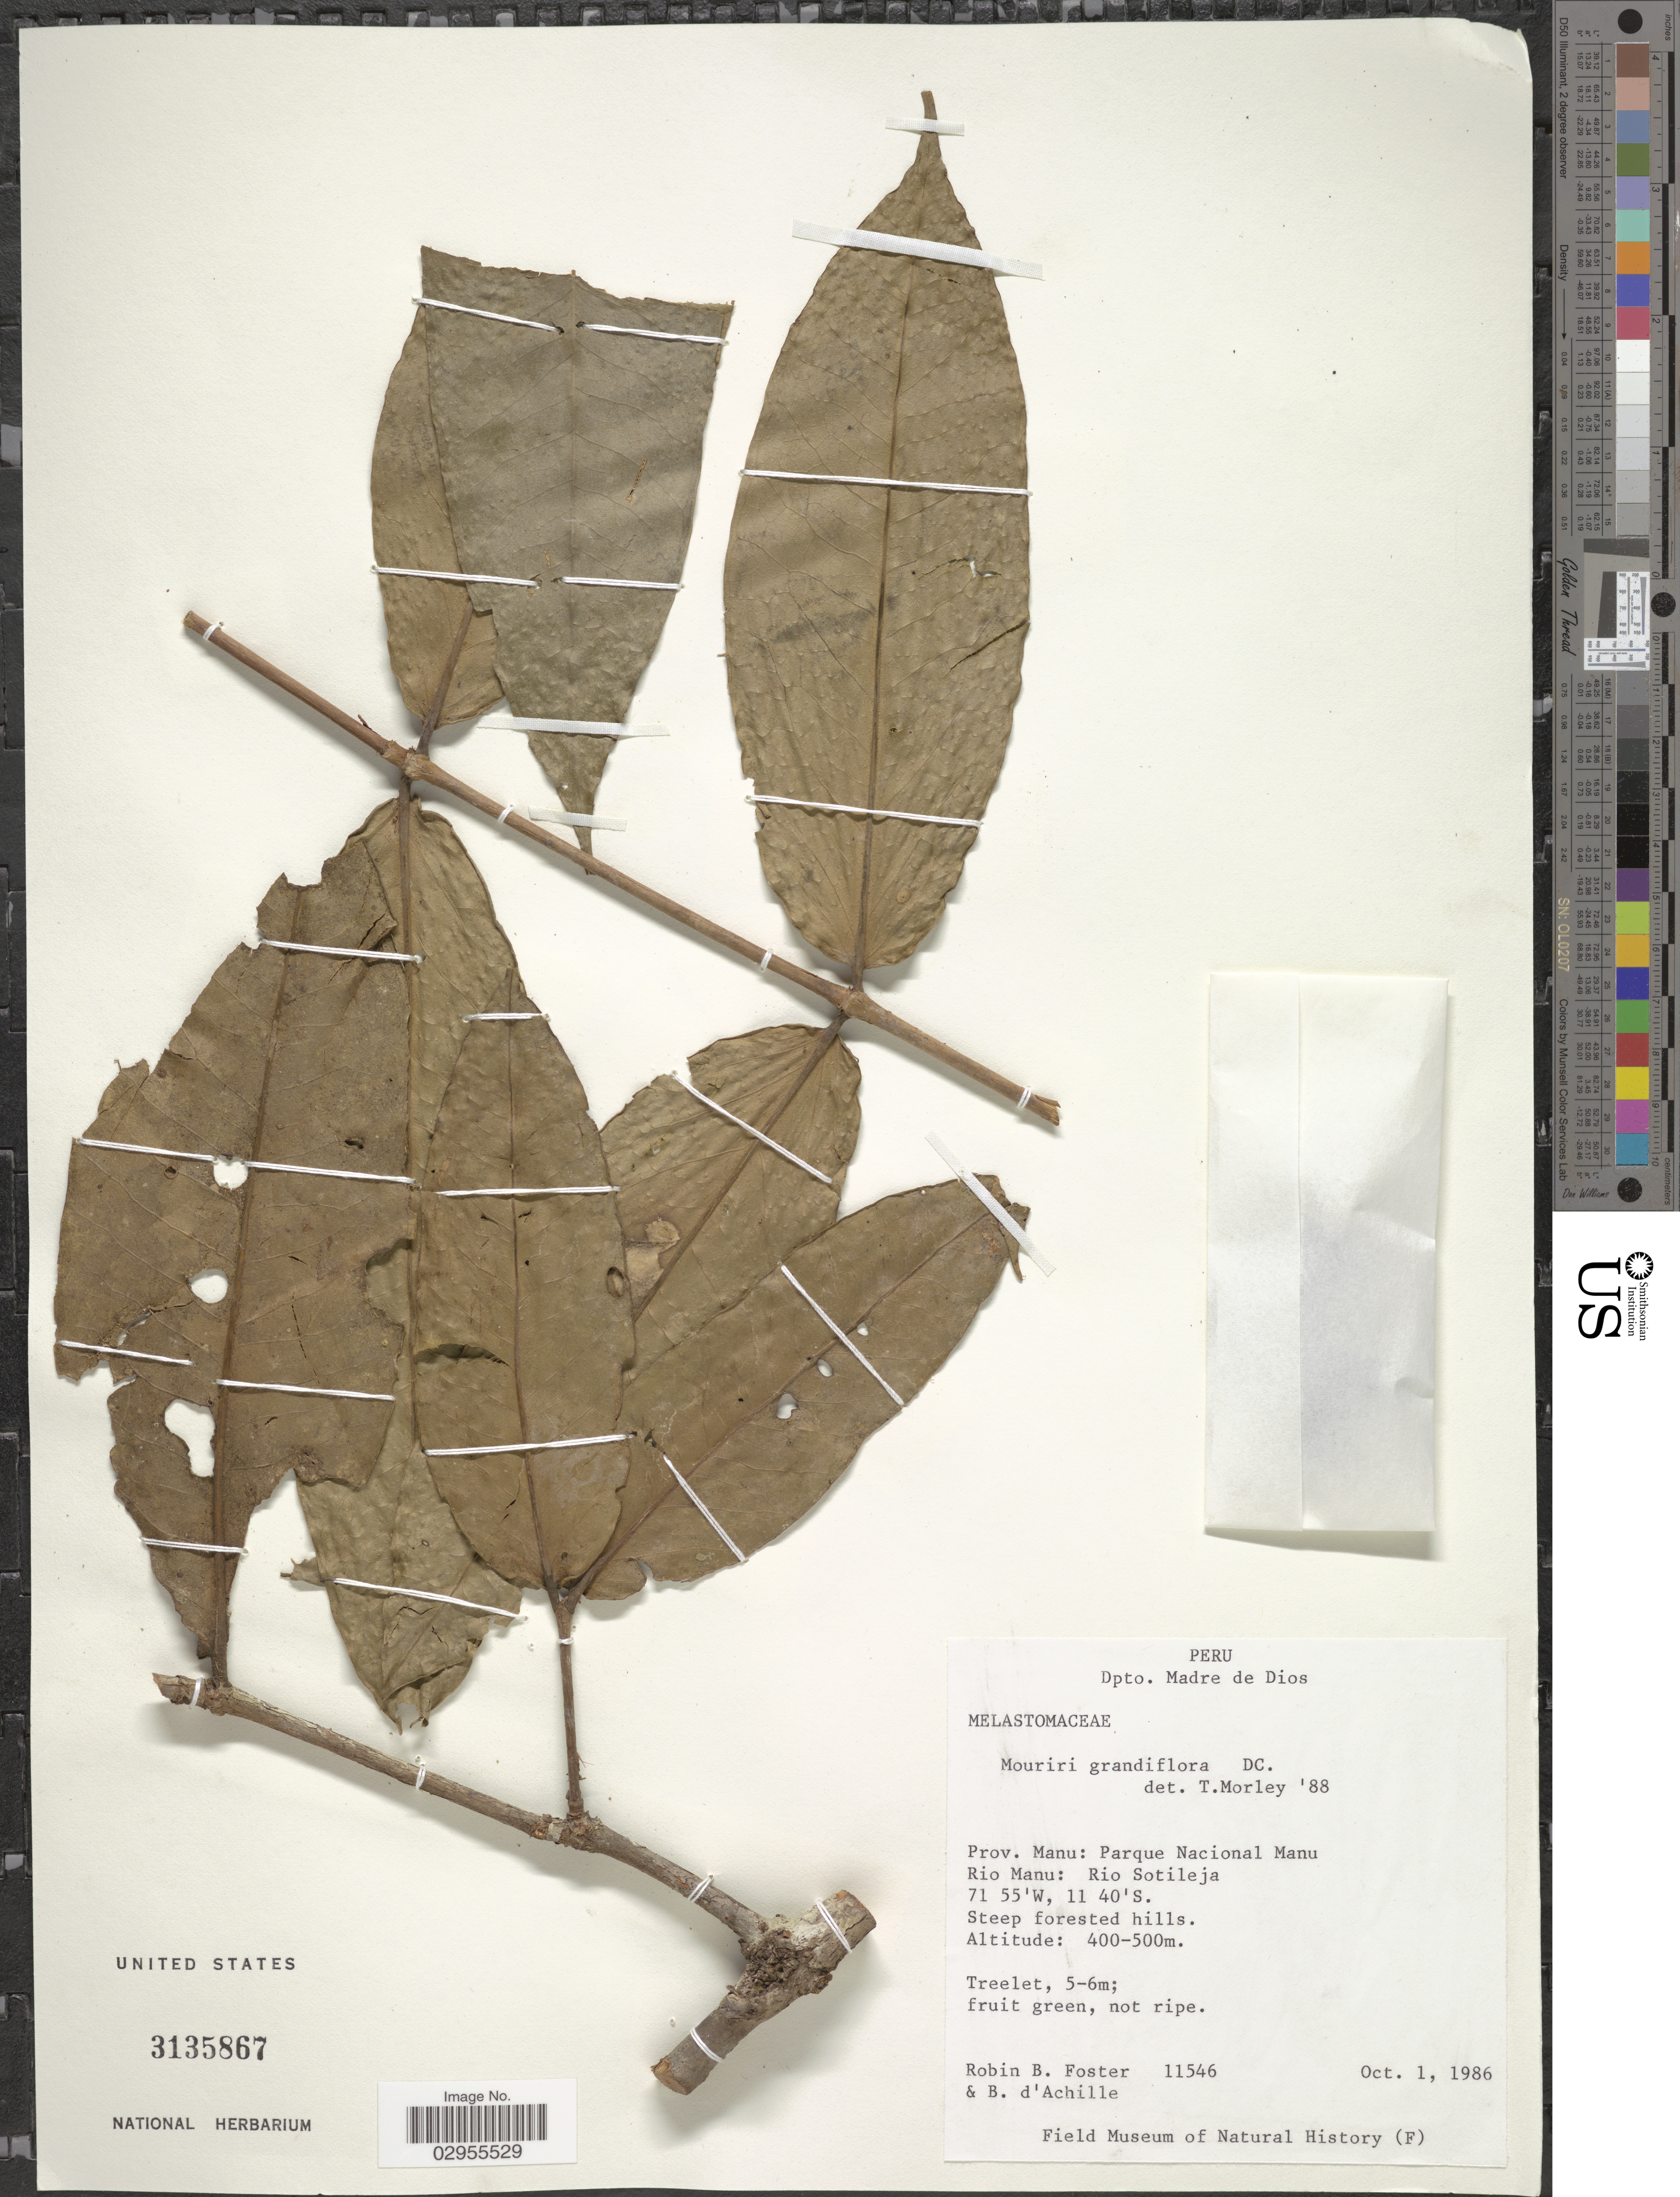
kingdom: Plantae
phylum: Tracheophyta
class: Magnoliopsida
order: Myrtales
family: Melastomataceae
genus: Mouriri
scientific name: Mouriri grandiflora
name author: DC.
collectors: R. B. Foster & B. d'Achille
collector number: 11546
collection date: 1986-10-01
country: Peru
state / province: Madre de Dios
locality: Dpto. Madre de Dios. Prov. Manu: Parque Nacional Manu. Rio Manu: Rio Sotileja.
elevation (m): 400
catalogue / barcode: US 3135867